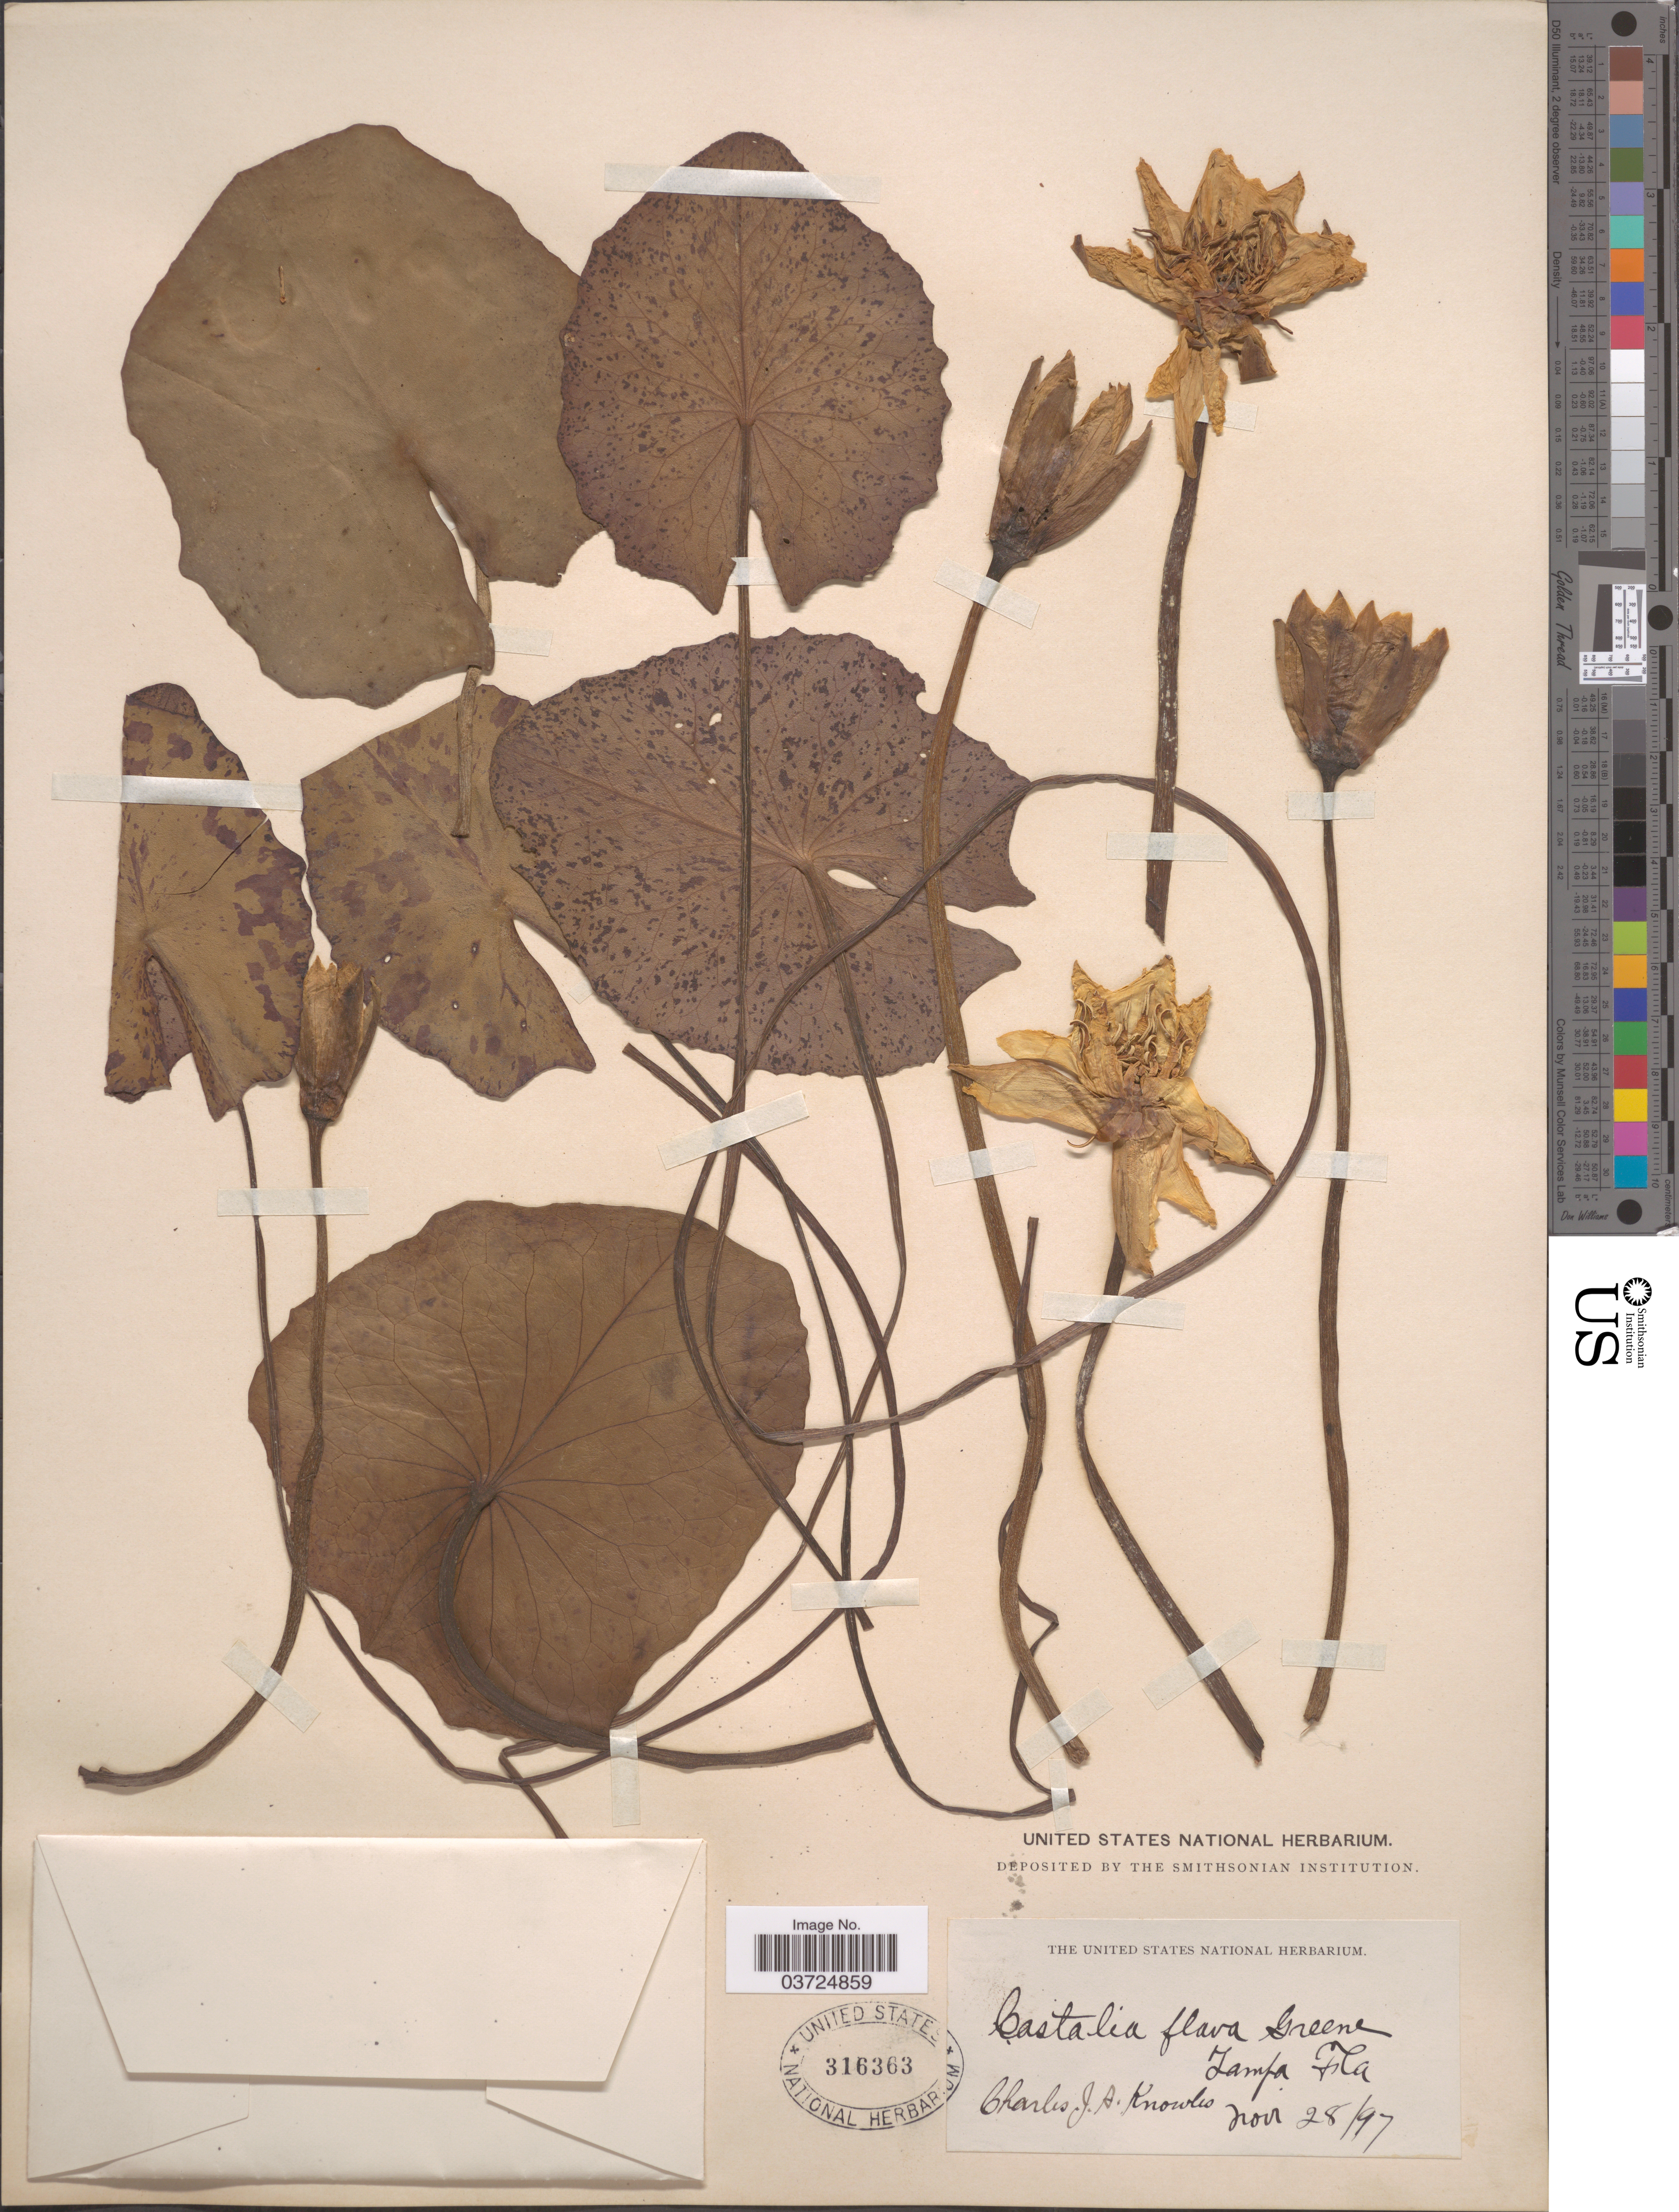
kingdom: Plantae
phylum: Tracheophyta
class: Magnoliopsida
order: Nymphaeales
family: Nymphaeaceae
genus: Nymphaea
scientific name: Nymphaea flava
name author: Leitn.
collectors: C. Knowles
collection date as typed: Transcribed d/m/y: 28/11/97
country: United States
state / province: Florida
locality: Tampa.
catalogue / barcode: US 316363